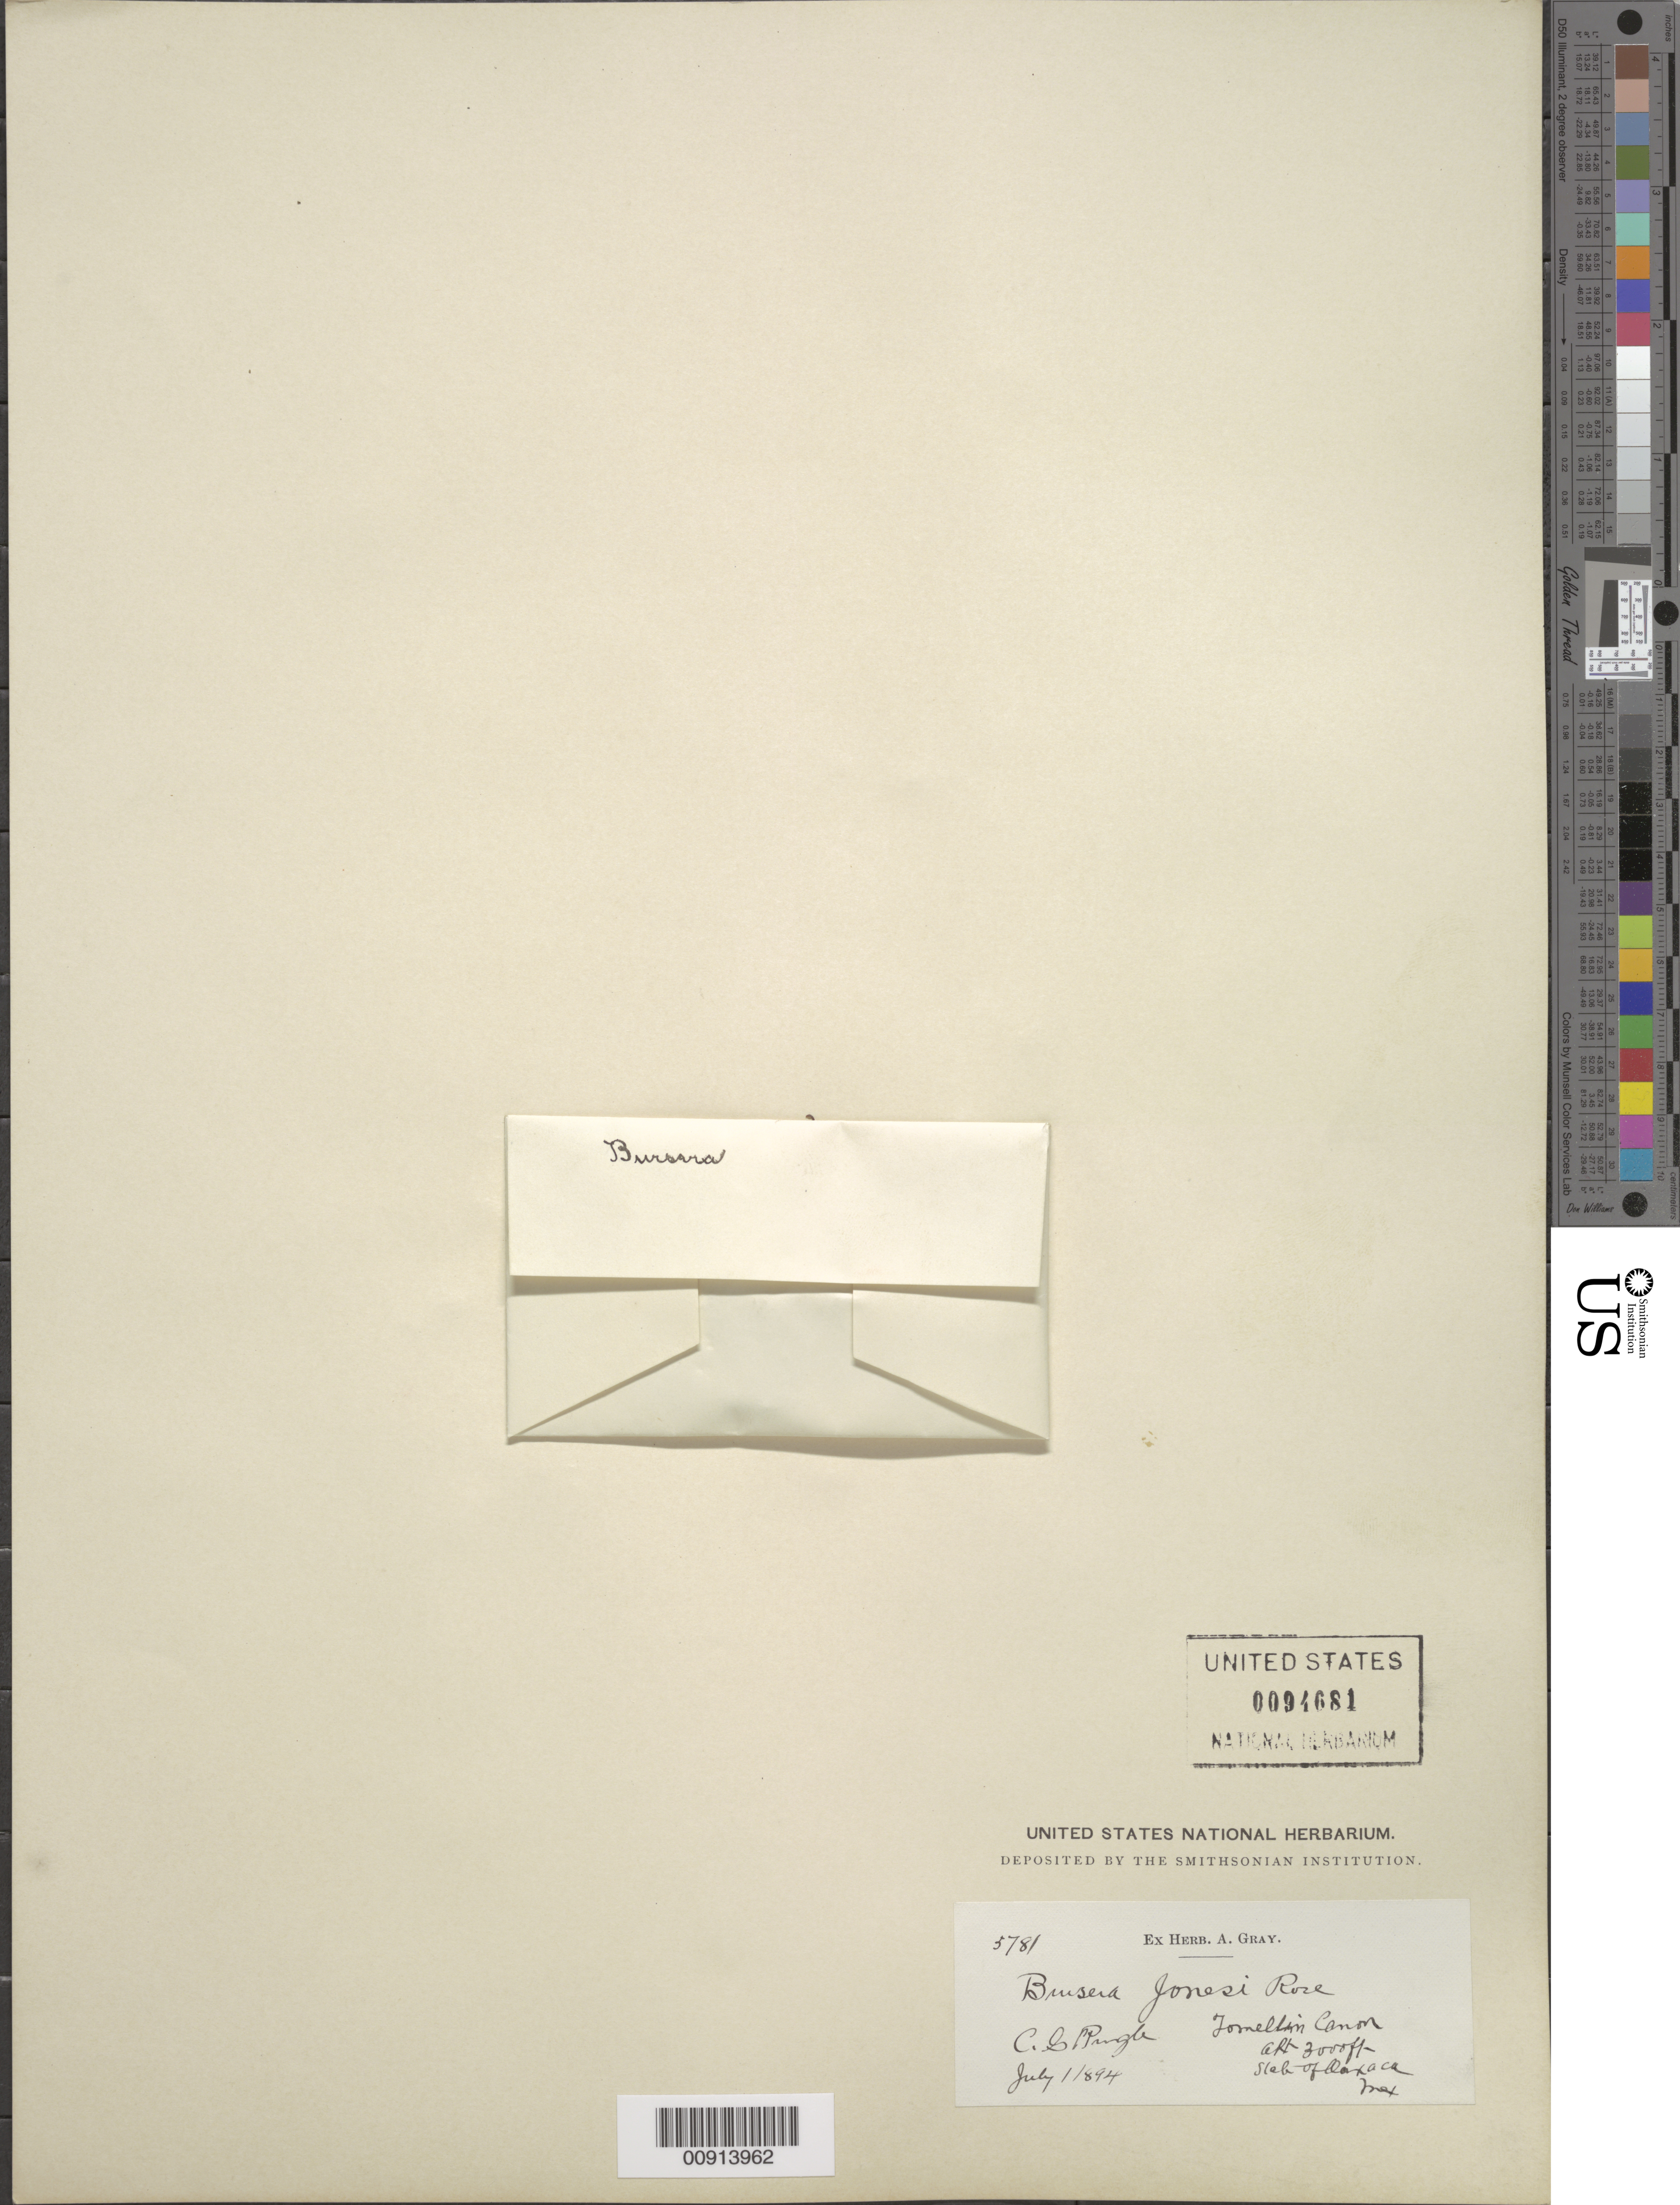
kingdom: Plantae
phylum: Tracheophyta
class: Magnoliopsida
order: Sapindales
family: Burseraceae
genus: Bursera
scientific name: Bursera schlechtendalii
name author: Engl.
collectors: C. G. Pringle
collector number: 5781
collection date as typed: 01 Jul 1894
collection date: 1894-07-01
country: Mexico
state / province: Oaxaca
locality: Tomellín Cañon, State of Oaxaca.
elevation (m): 914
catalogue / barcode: US 94681